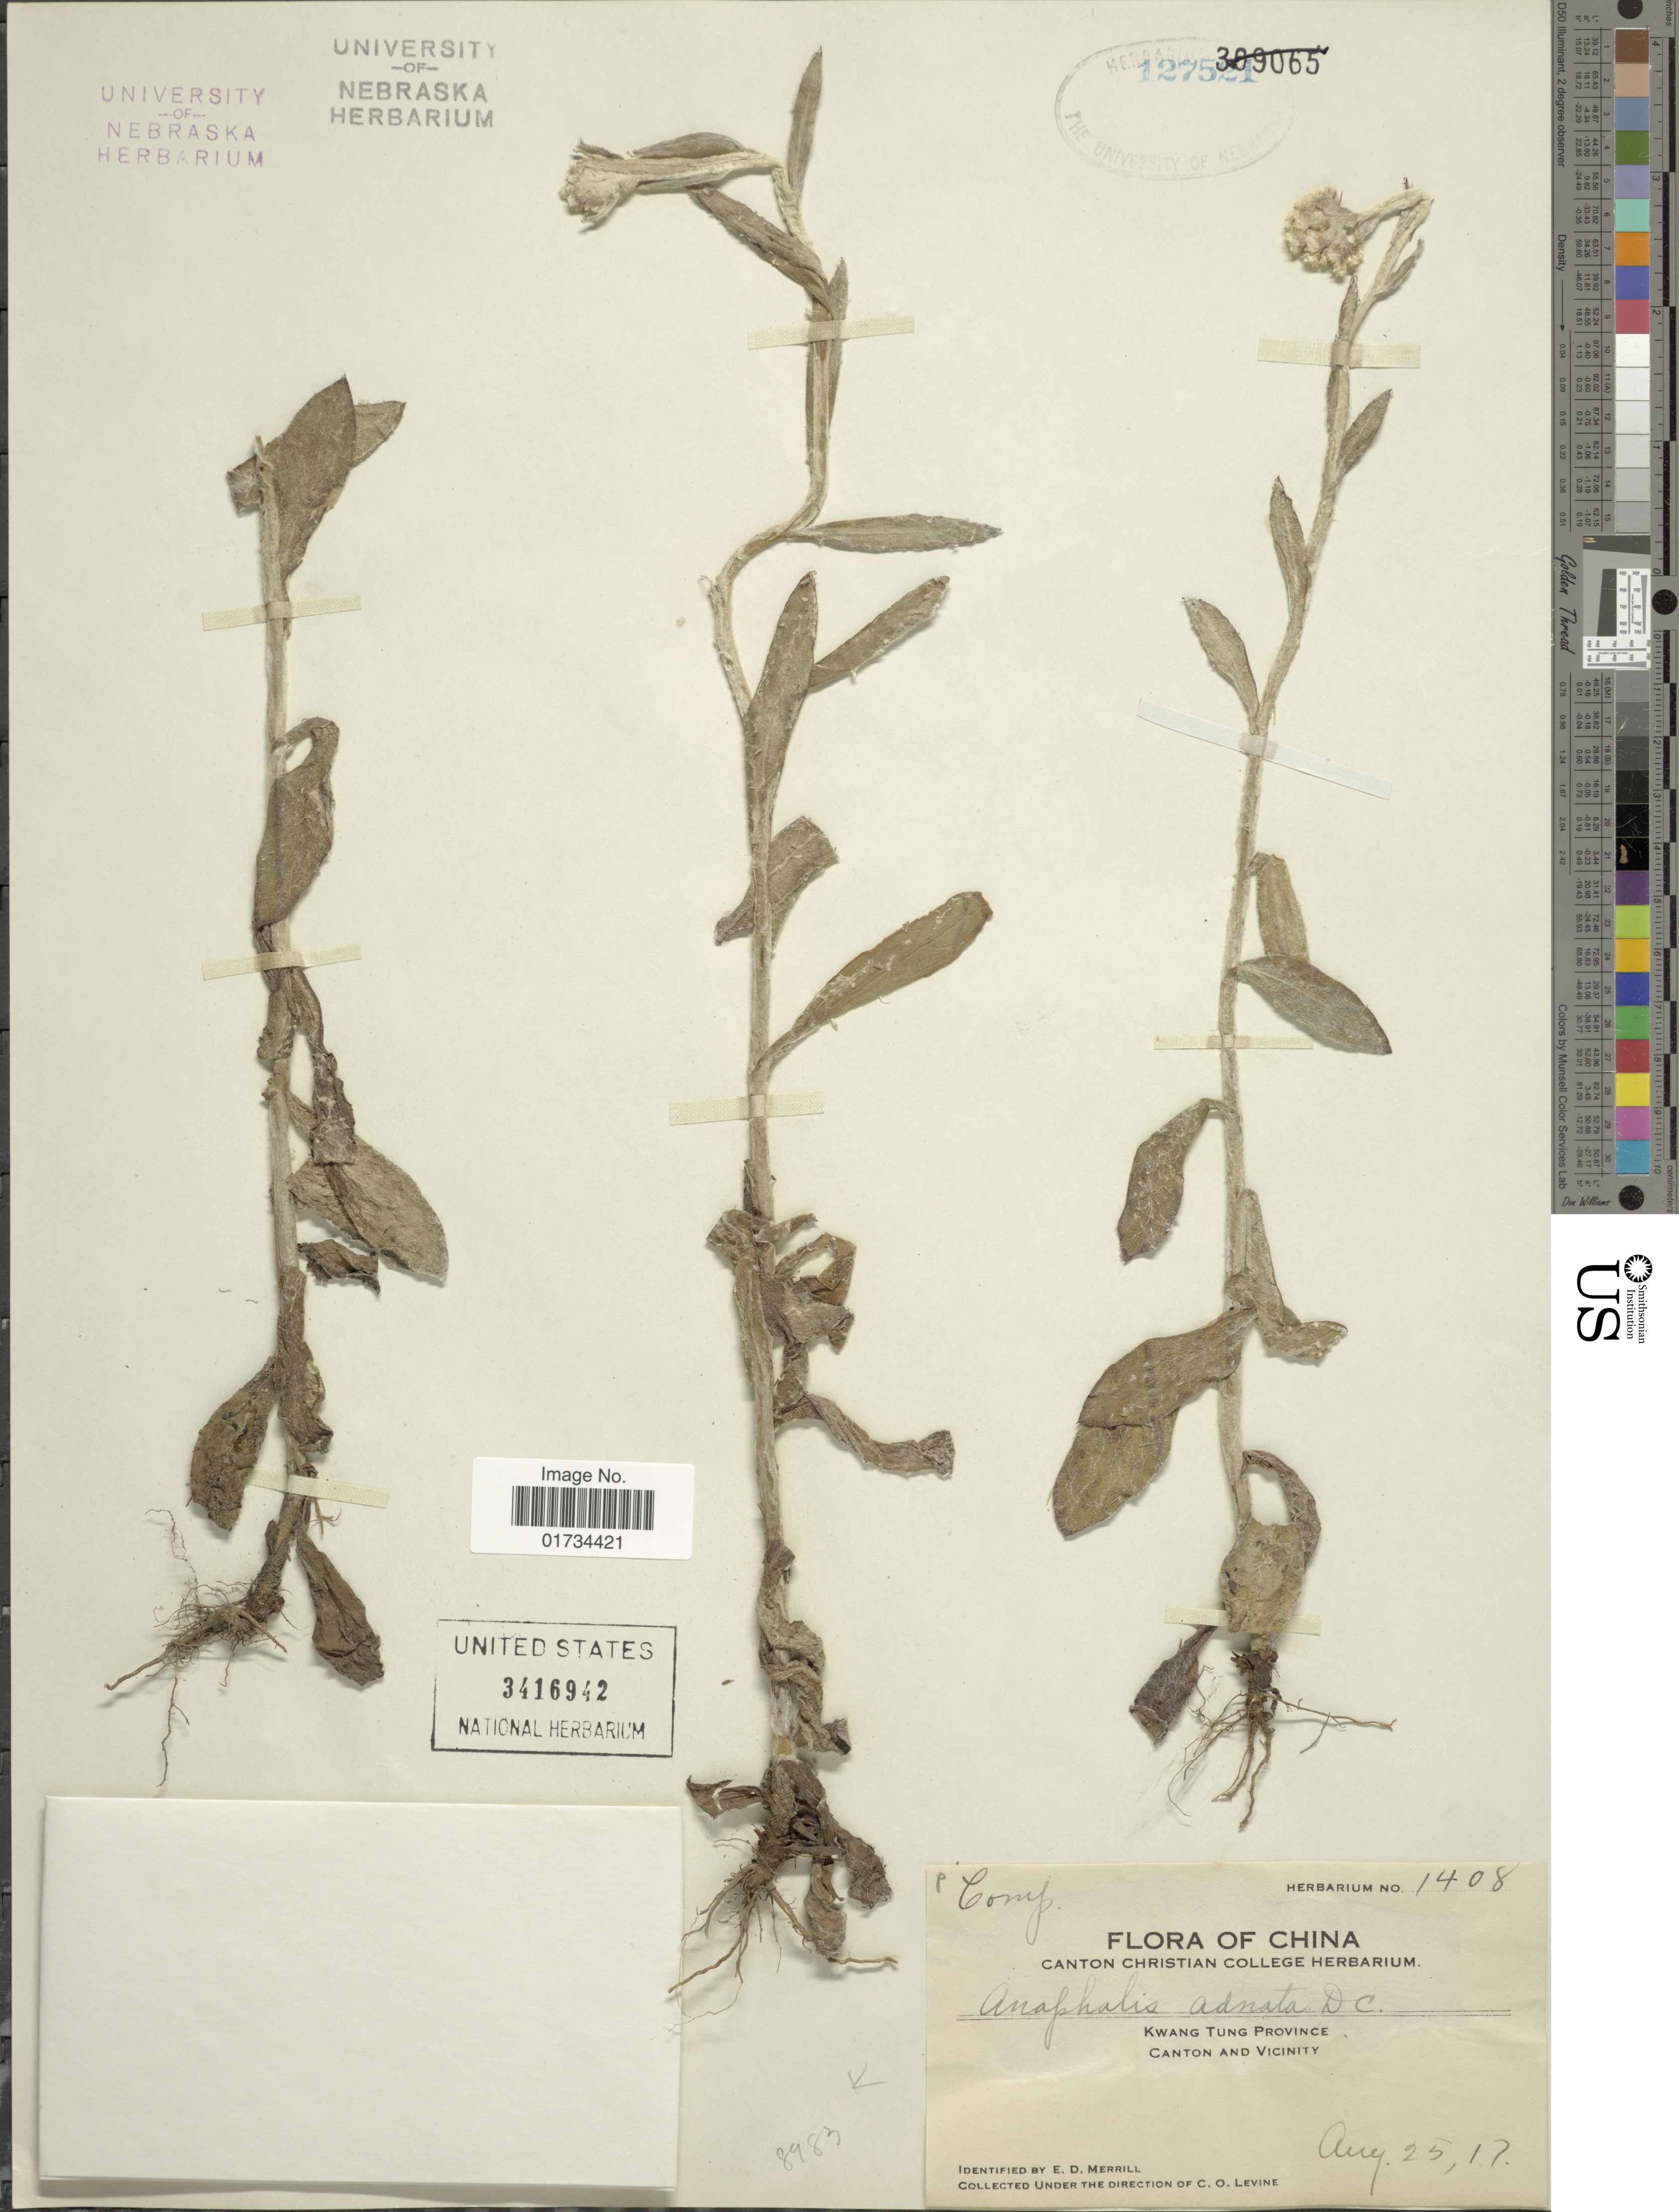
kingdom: Plantae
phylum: Tracheophyta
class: Magnoliopsida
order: Asterales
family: Asteraceae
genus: Anaphalis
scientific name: Anaphalis adnata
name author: DC.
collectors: C. O. Levine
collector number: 1408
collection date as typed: Transcribed d/m/y: 25/8/17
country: China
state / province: Guangdong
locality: China. Kwang Tung Province. Canton and Vicinity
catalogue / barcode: US 3416942